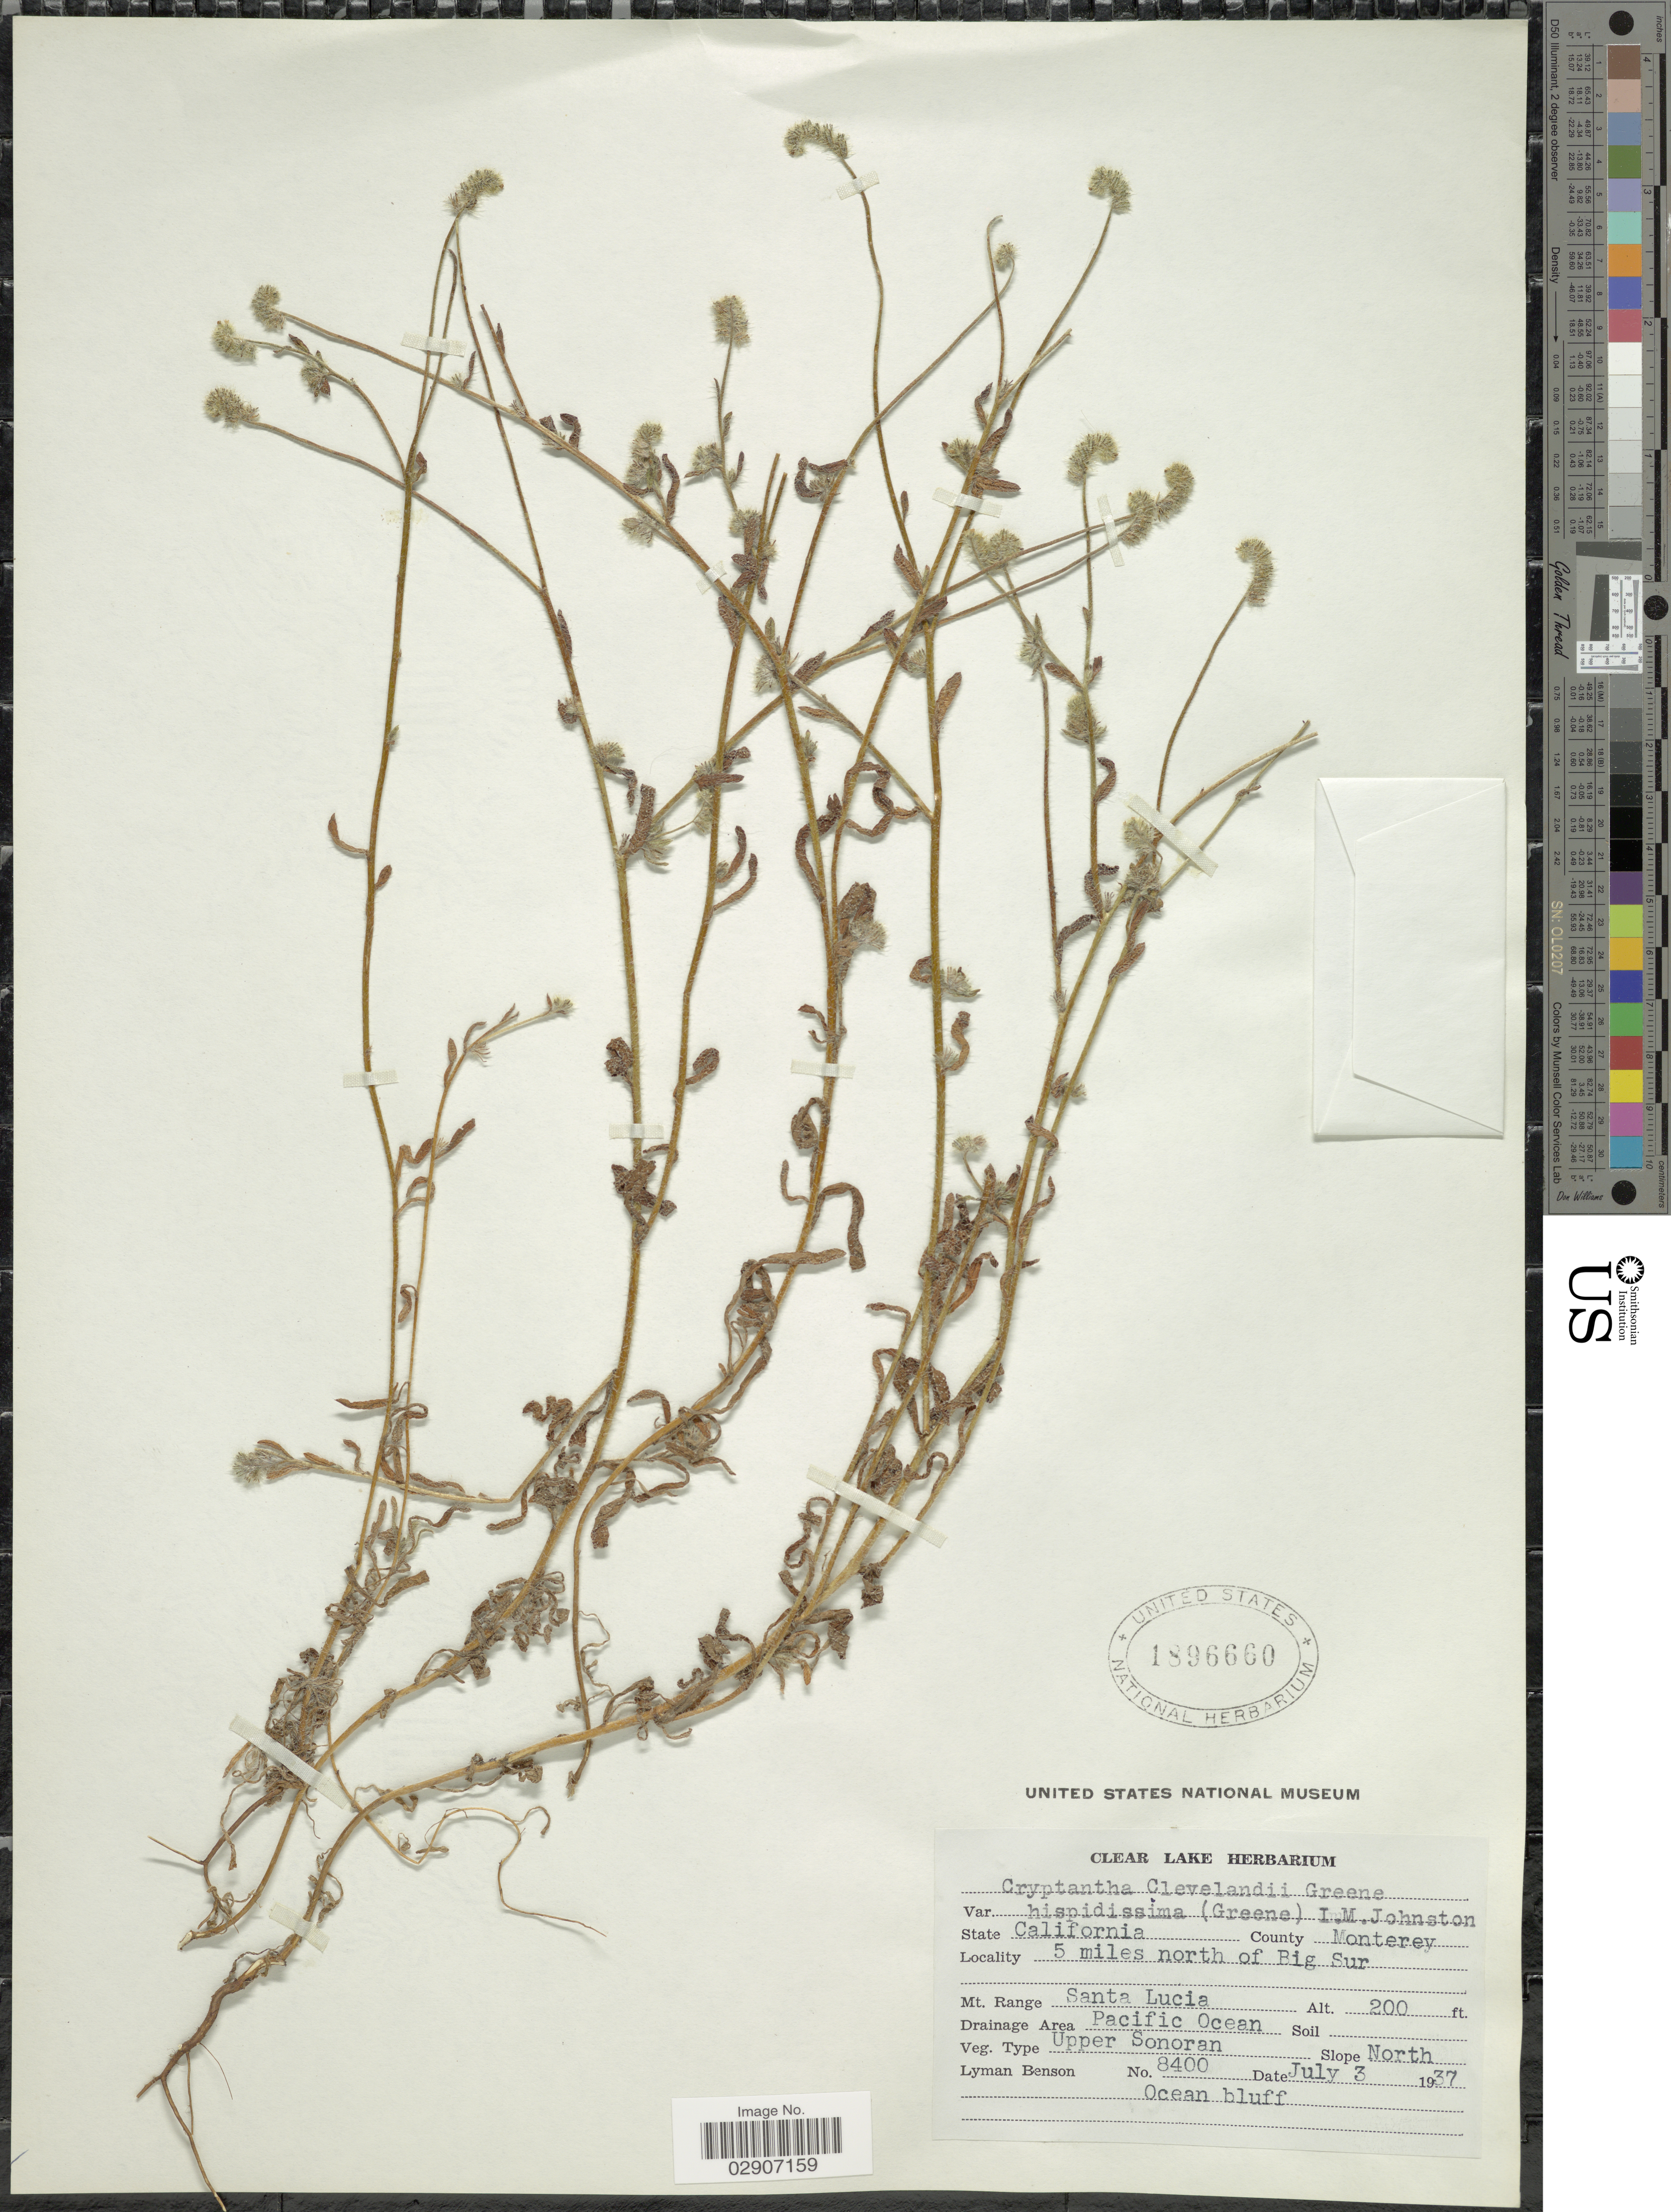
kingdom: Plantae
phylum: Tracheophyta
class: Magnoliopsida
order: Boraginales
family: Boraginaceae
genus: Cryptantha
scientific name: Cryptantha clevelandii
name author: Greene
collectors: L. D. Benson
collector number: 8400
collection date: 1937-07-03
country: United States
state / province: California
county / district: Monterey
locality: County Monterey, 5 miles north of Big Sur, Mt. Range Santa Lucia, Pacific Ocean, Upper Sonoran.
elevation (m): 61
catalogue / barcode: US 1896660